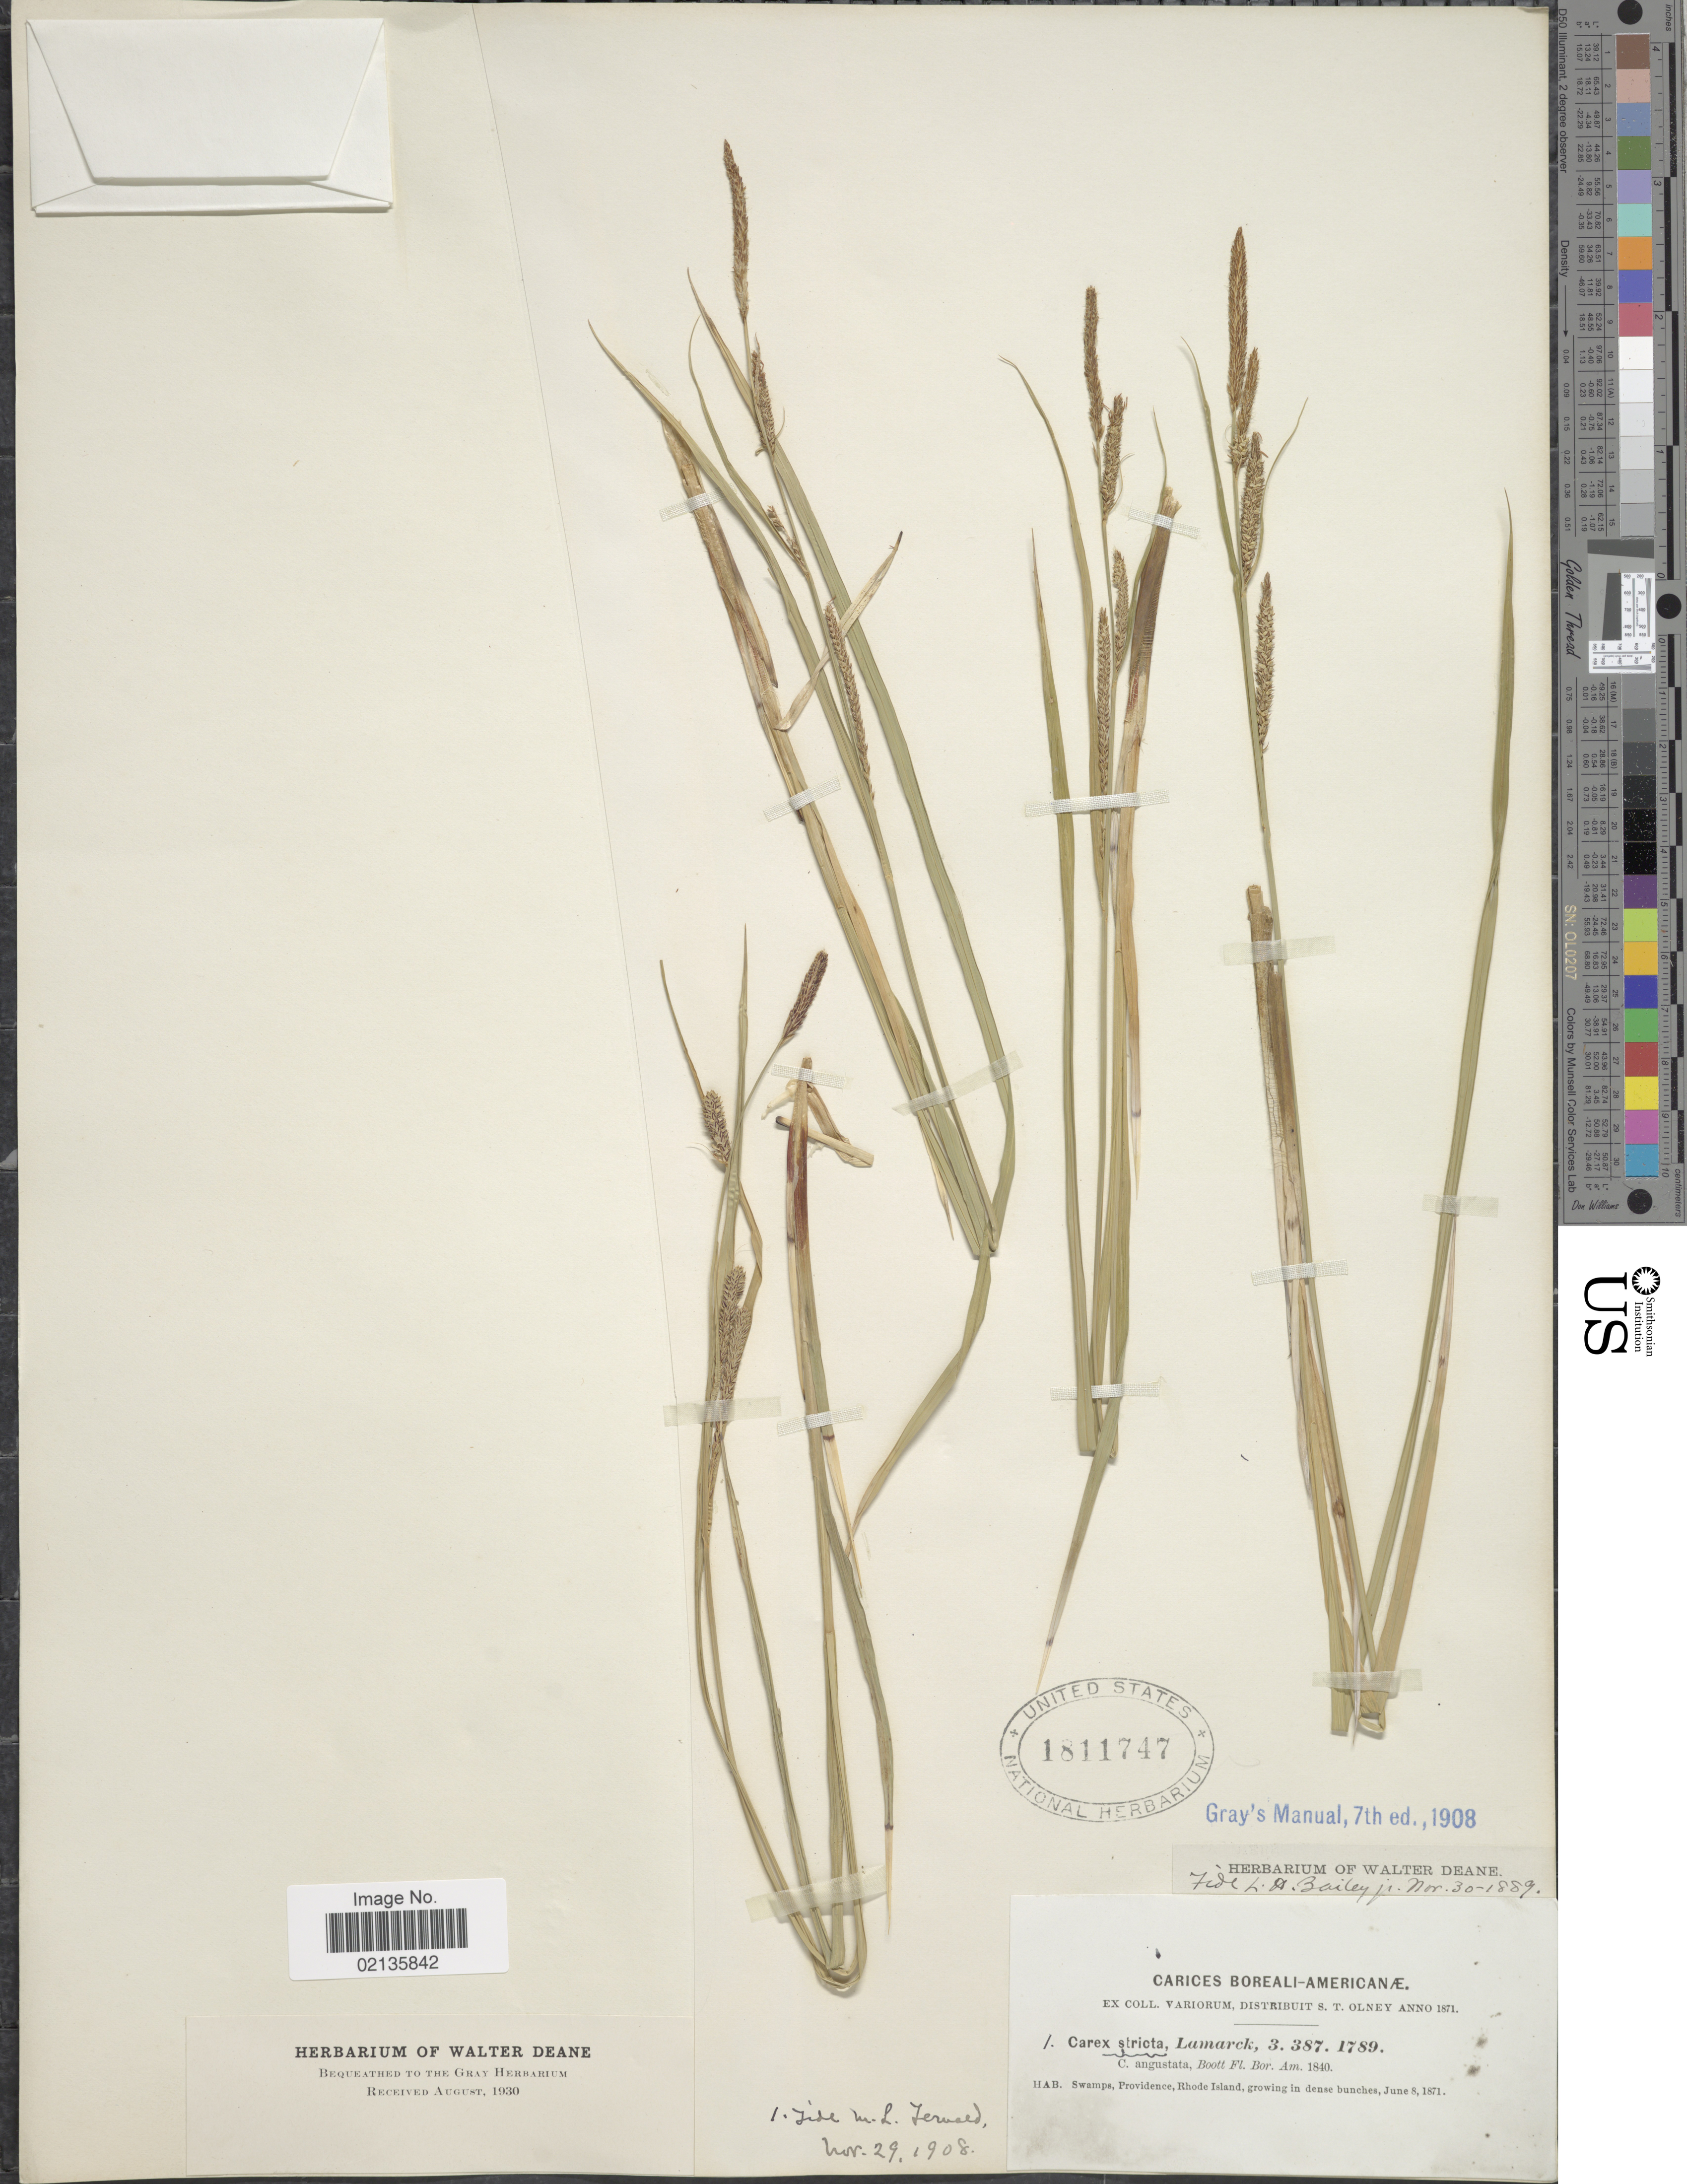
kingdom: Plantae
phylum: Tracheophyta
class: Liliopsida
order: Poales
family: Cyperaceae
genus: Carex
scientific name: Carex stricta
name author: Lam.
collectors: S. Olney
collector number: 1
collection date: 1871-06-08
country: United States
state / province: Rhode Island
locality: Swamps, Providence, Rhode Island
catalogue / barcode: US 1811747